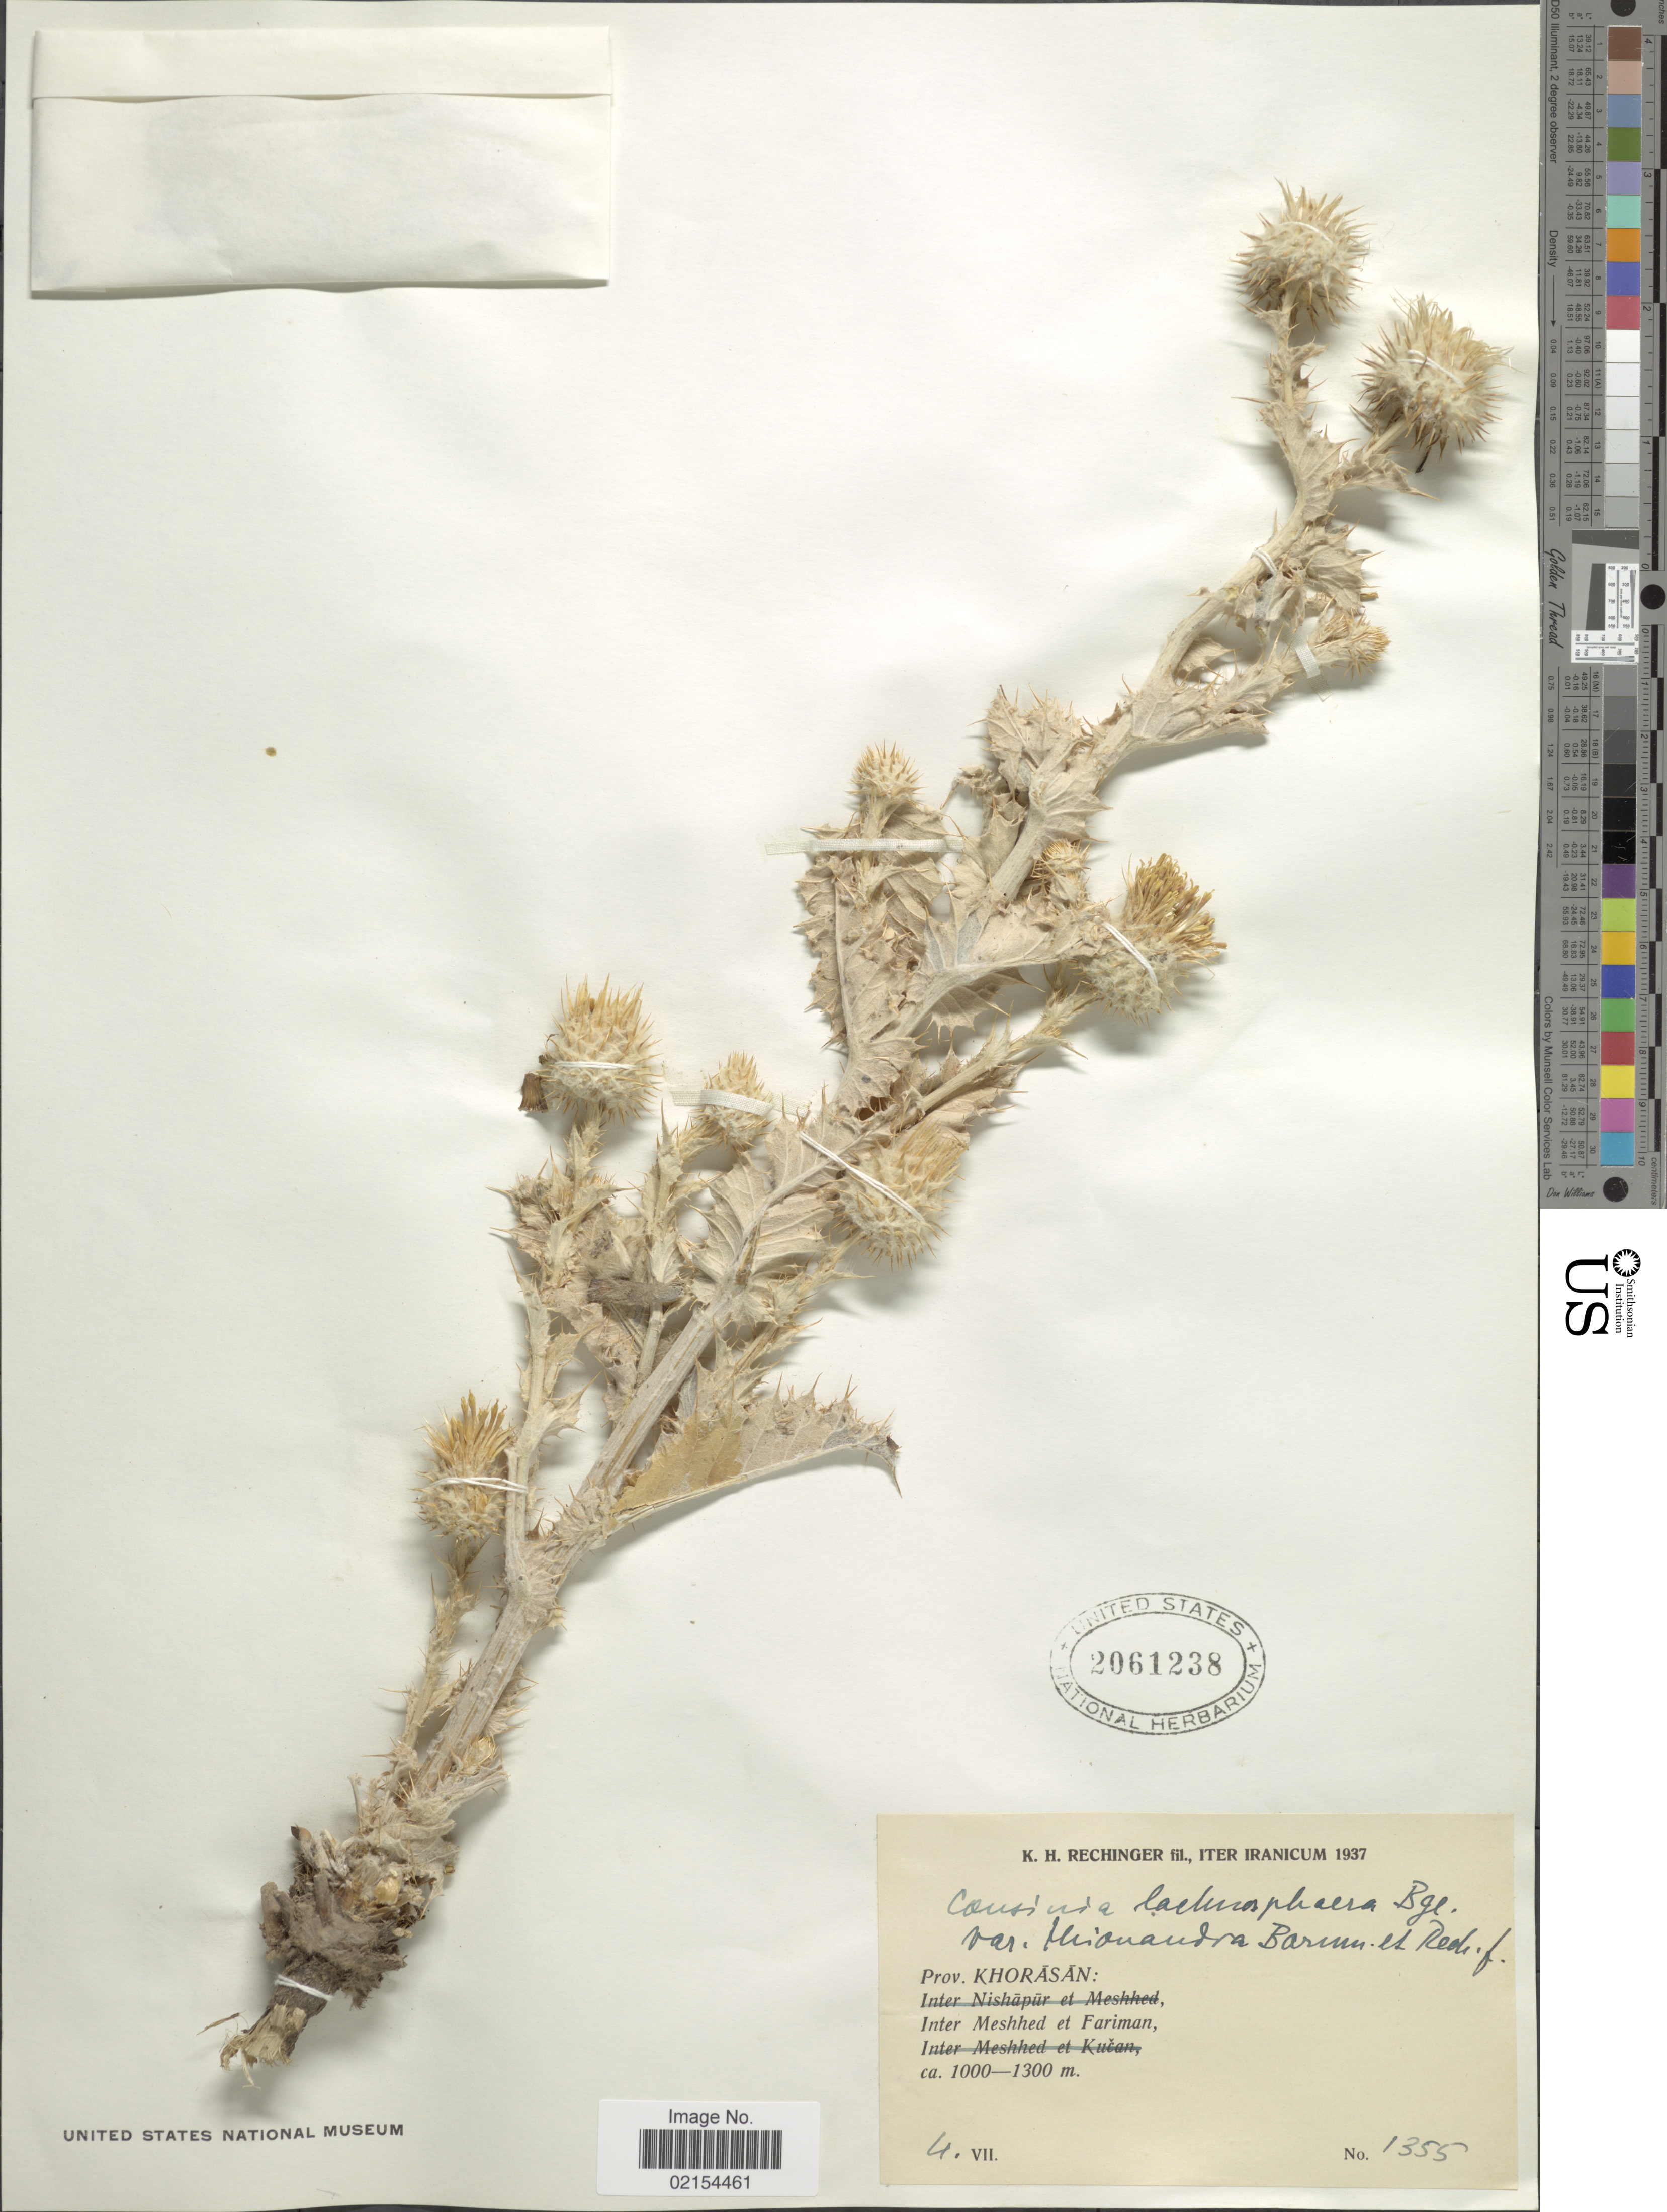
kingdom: Plantae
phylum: Tracheophyta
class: Magnoliopsida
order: Asterales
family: Asteraceae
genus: Cousinia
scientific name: Cousinia lachnosphaera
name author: Bunge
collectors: K. H. Rechinger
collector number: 1355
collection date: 1937-07-04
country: Iran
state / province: Khorasan [obsolete]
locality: Iter Iranicum, Prov. Khorasan: Inter Meshhed et Fariman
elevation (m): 1000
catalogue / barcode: US 2061238